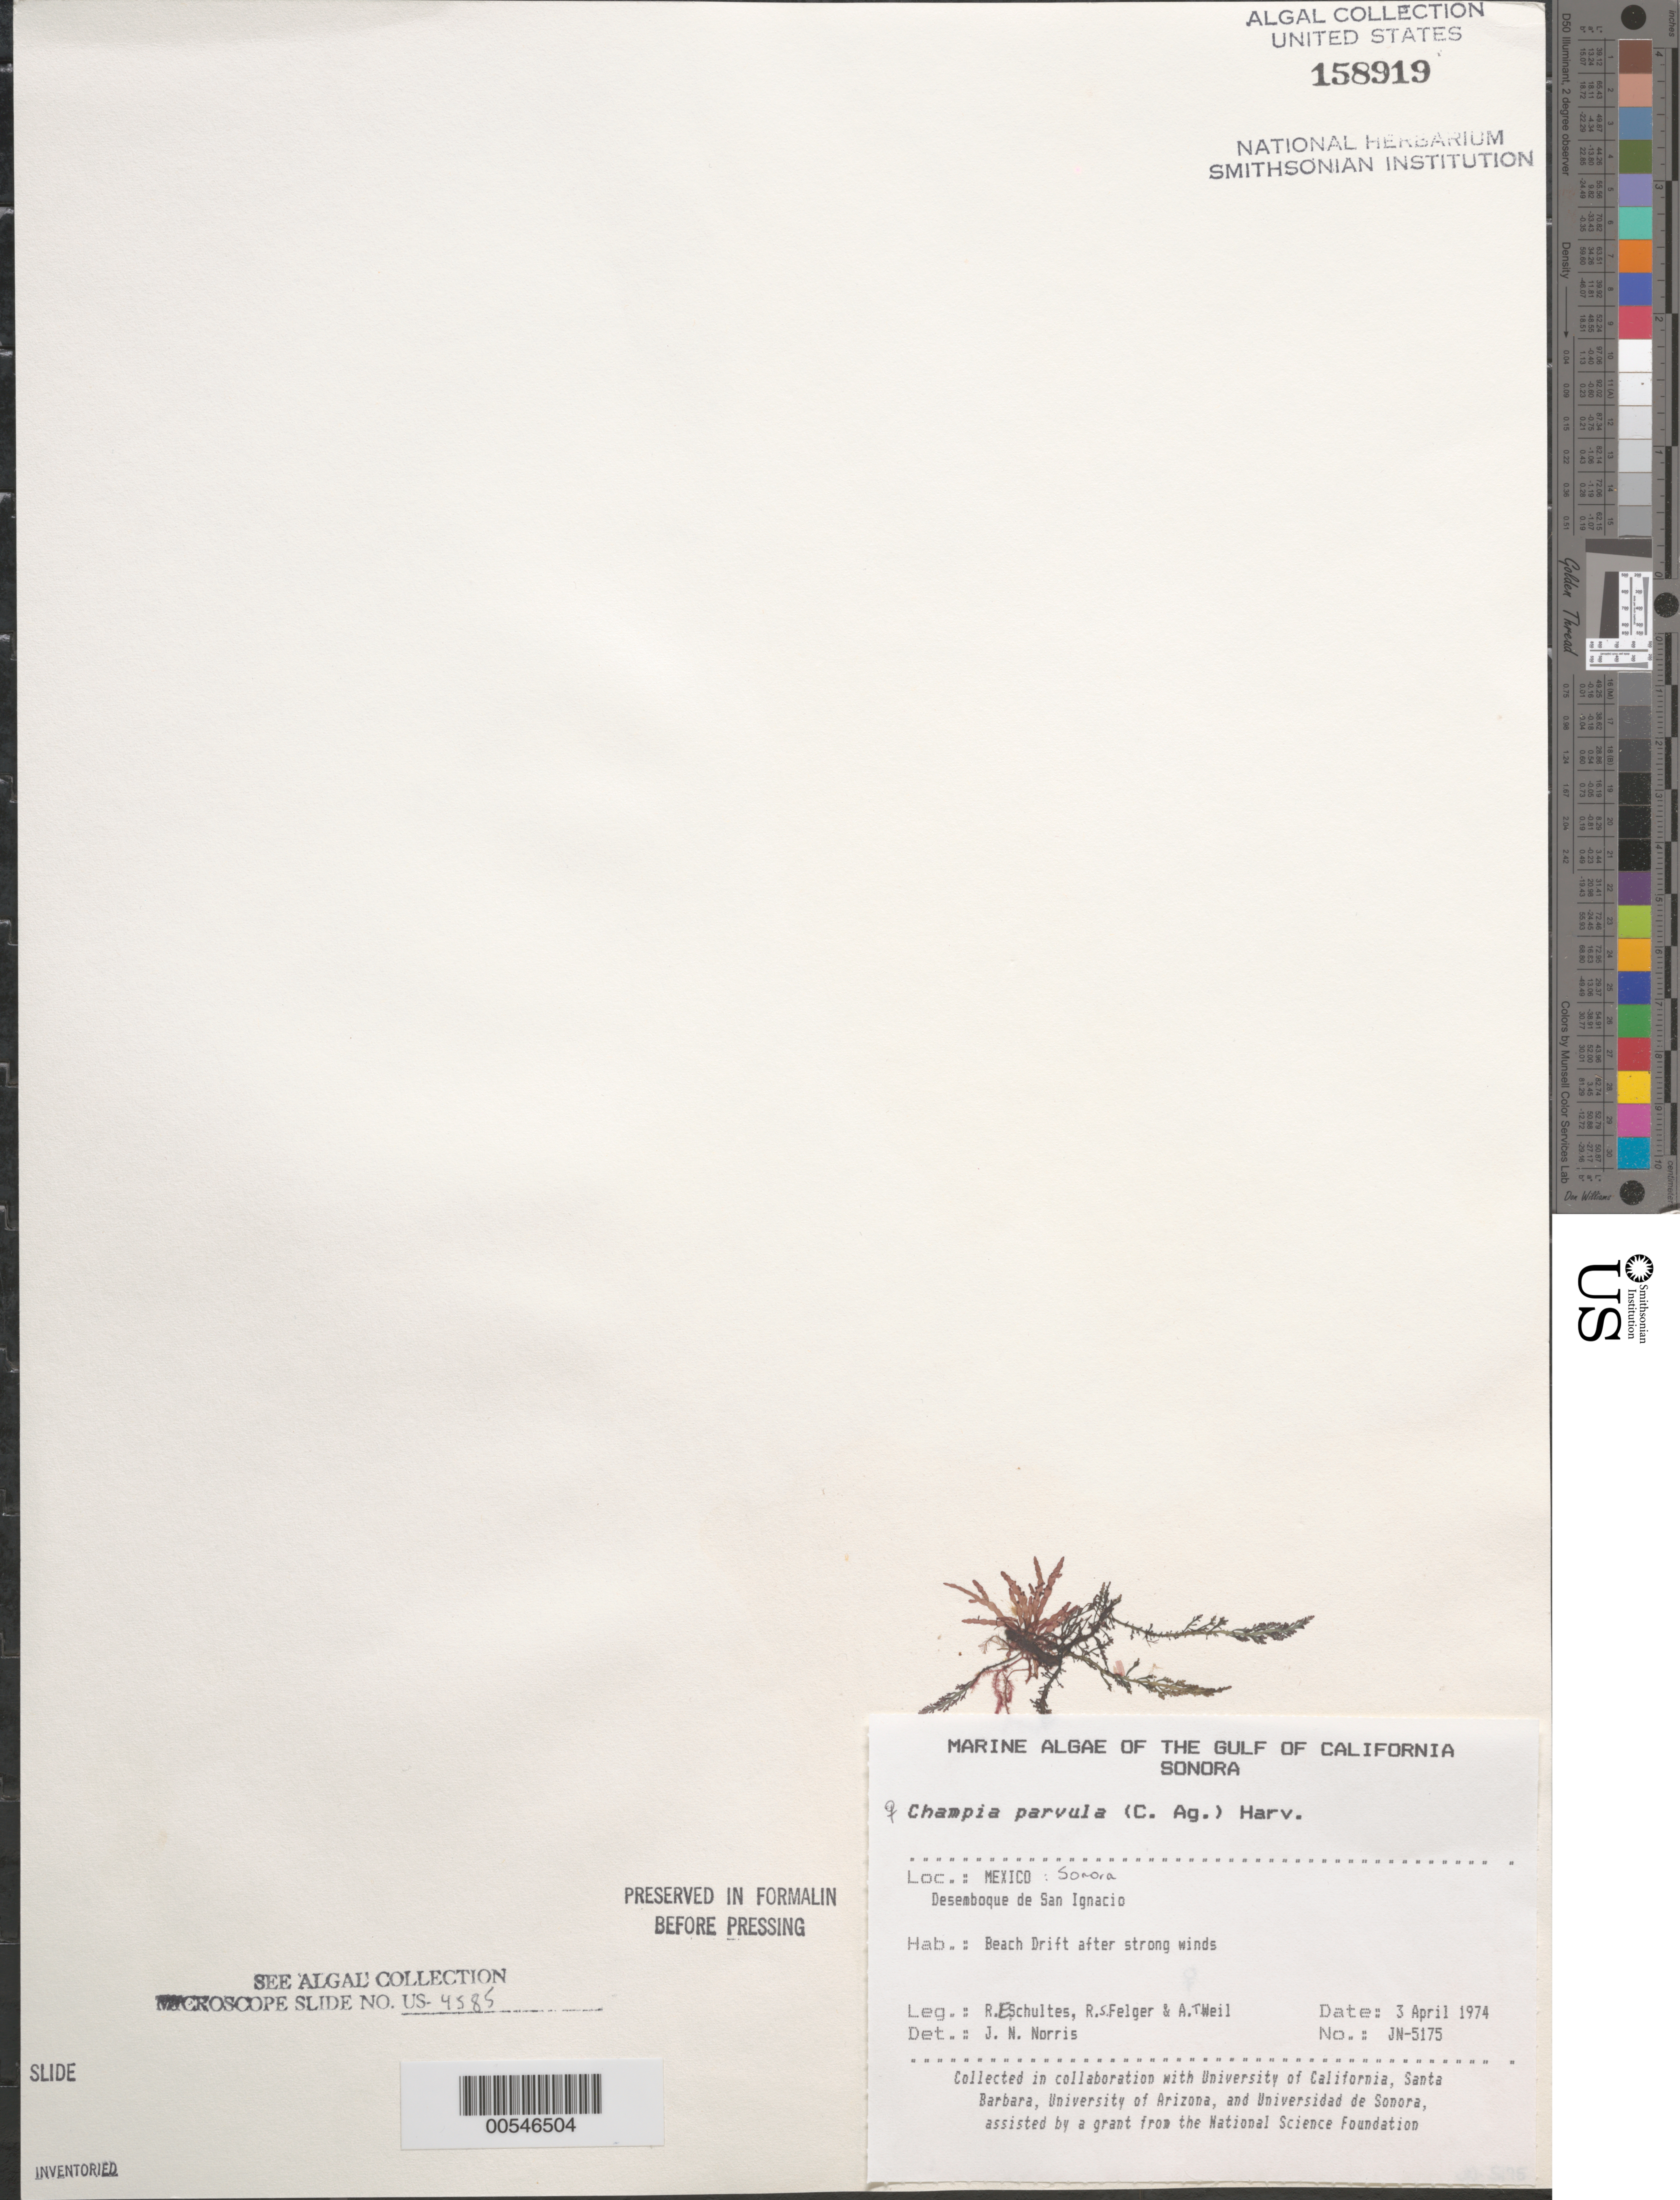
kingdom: Plantae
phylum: Rhodophyta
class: Florideophyceae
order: Rhodymeniales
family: Champiaceae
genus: Champia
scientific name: Champia parvula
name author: (C. Agardh) Harv.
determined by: Norris, James N.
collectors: R. E. Schultes, R. S. Felger & A. T. Weil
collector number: JN-5175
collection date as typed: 03 Apr 1974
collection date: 1974-04-03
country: Mexico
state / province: Sonora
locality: Desemboque de San Ignacio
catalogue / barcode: US 158919